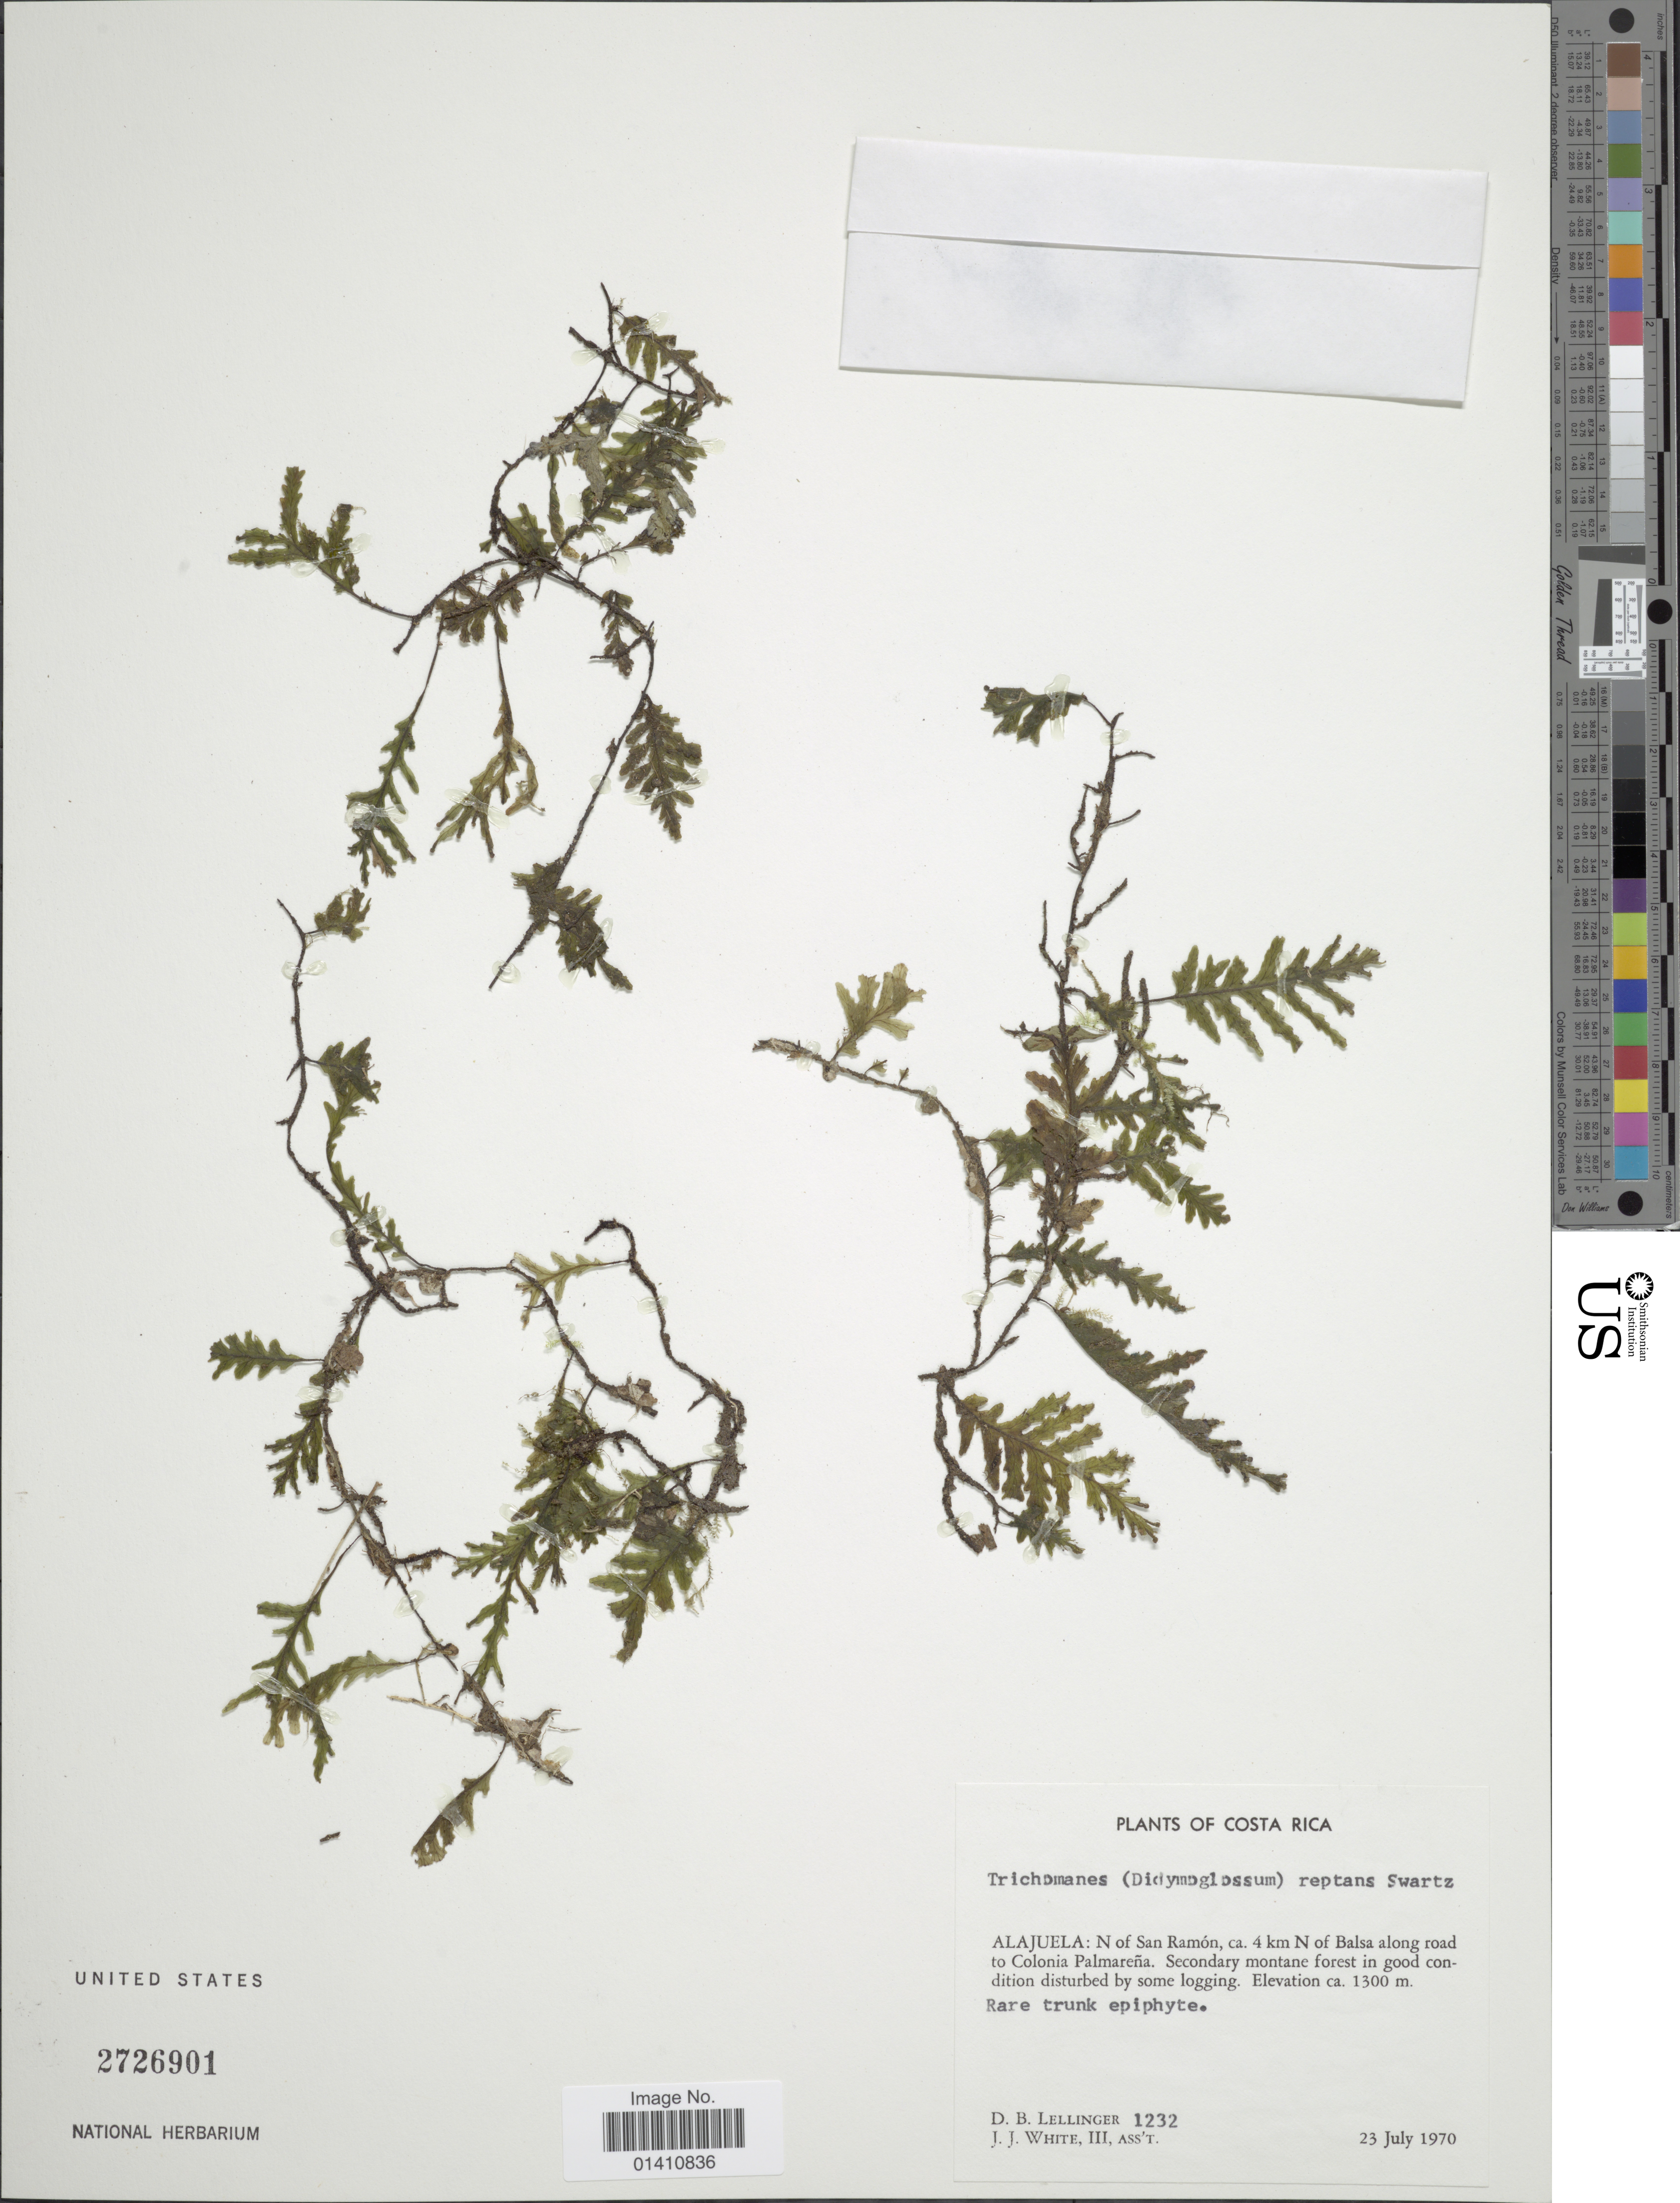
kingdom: Plantae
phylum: Tracheophyta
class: Polypodiopsida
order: Hymenophyllales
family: Hymenophyllaceae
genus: Didymoglossum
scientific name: Didymoglossum reptans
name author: (Sw.) C. Presl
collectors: D. B. Lellinger & J. J. White III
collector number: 1232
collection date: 1970-07-23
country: Costa Rica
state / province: Alajuela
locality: N of San Ramon, 4 km N of Balsa along road to Colonia Palmarena. Secondary montane forest in good condition disturbed by some logging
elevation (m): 1300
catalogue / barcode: US 2726901